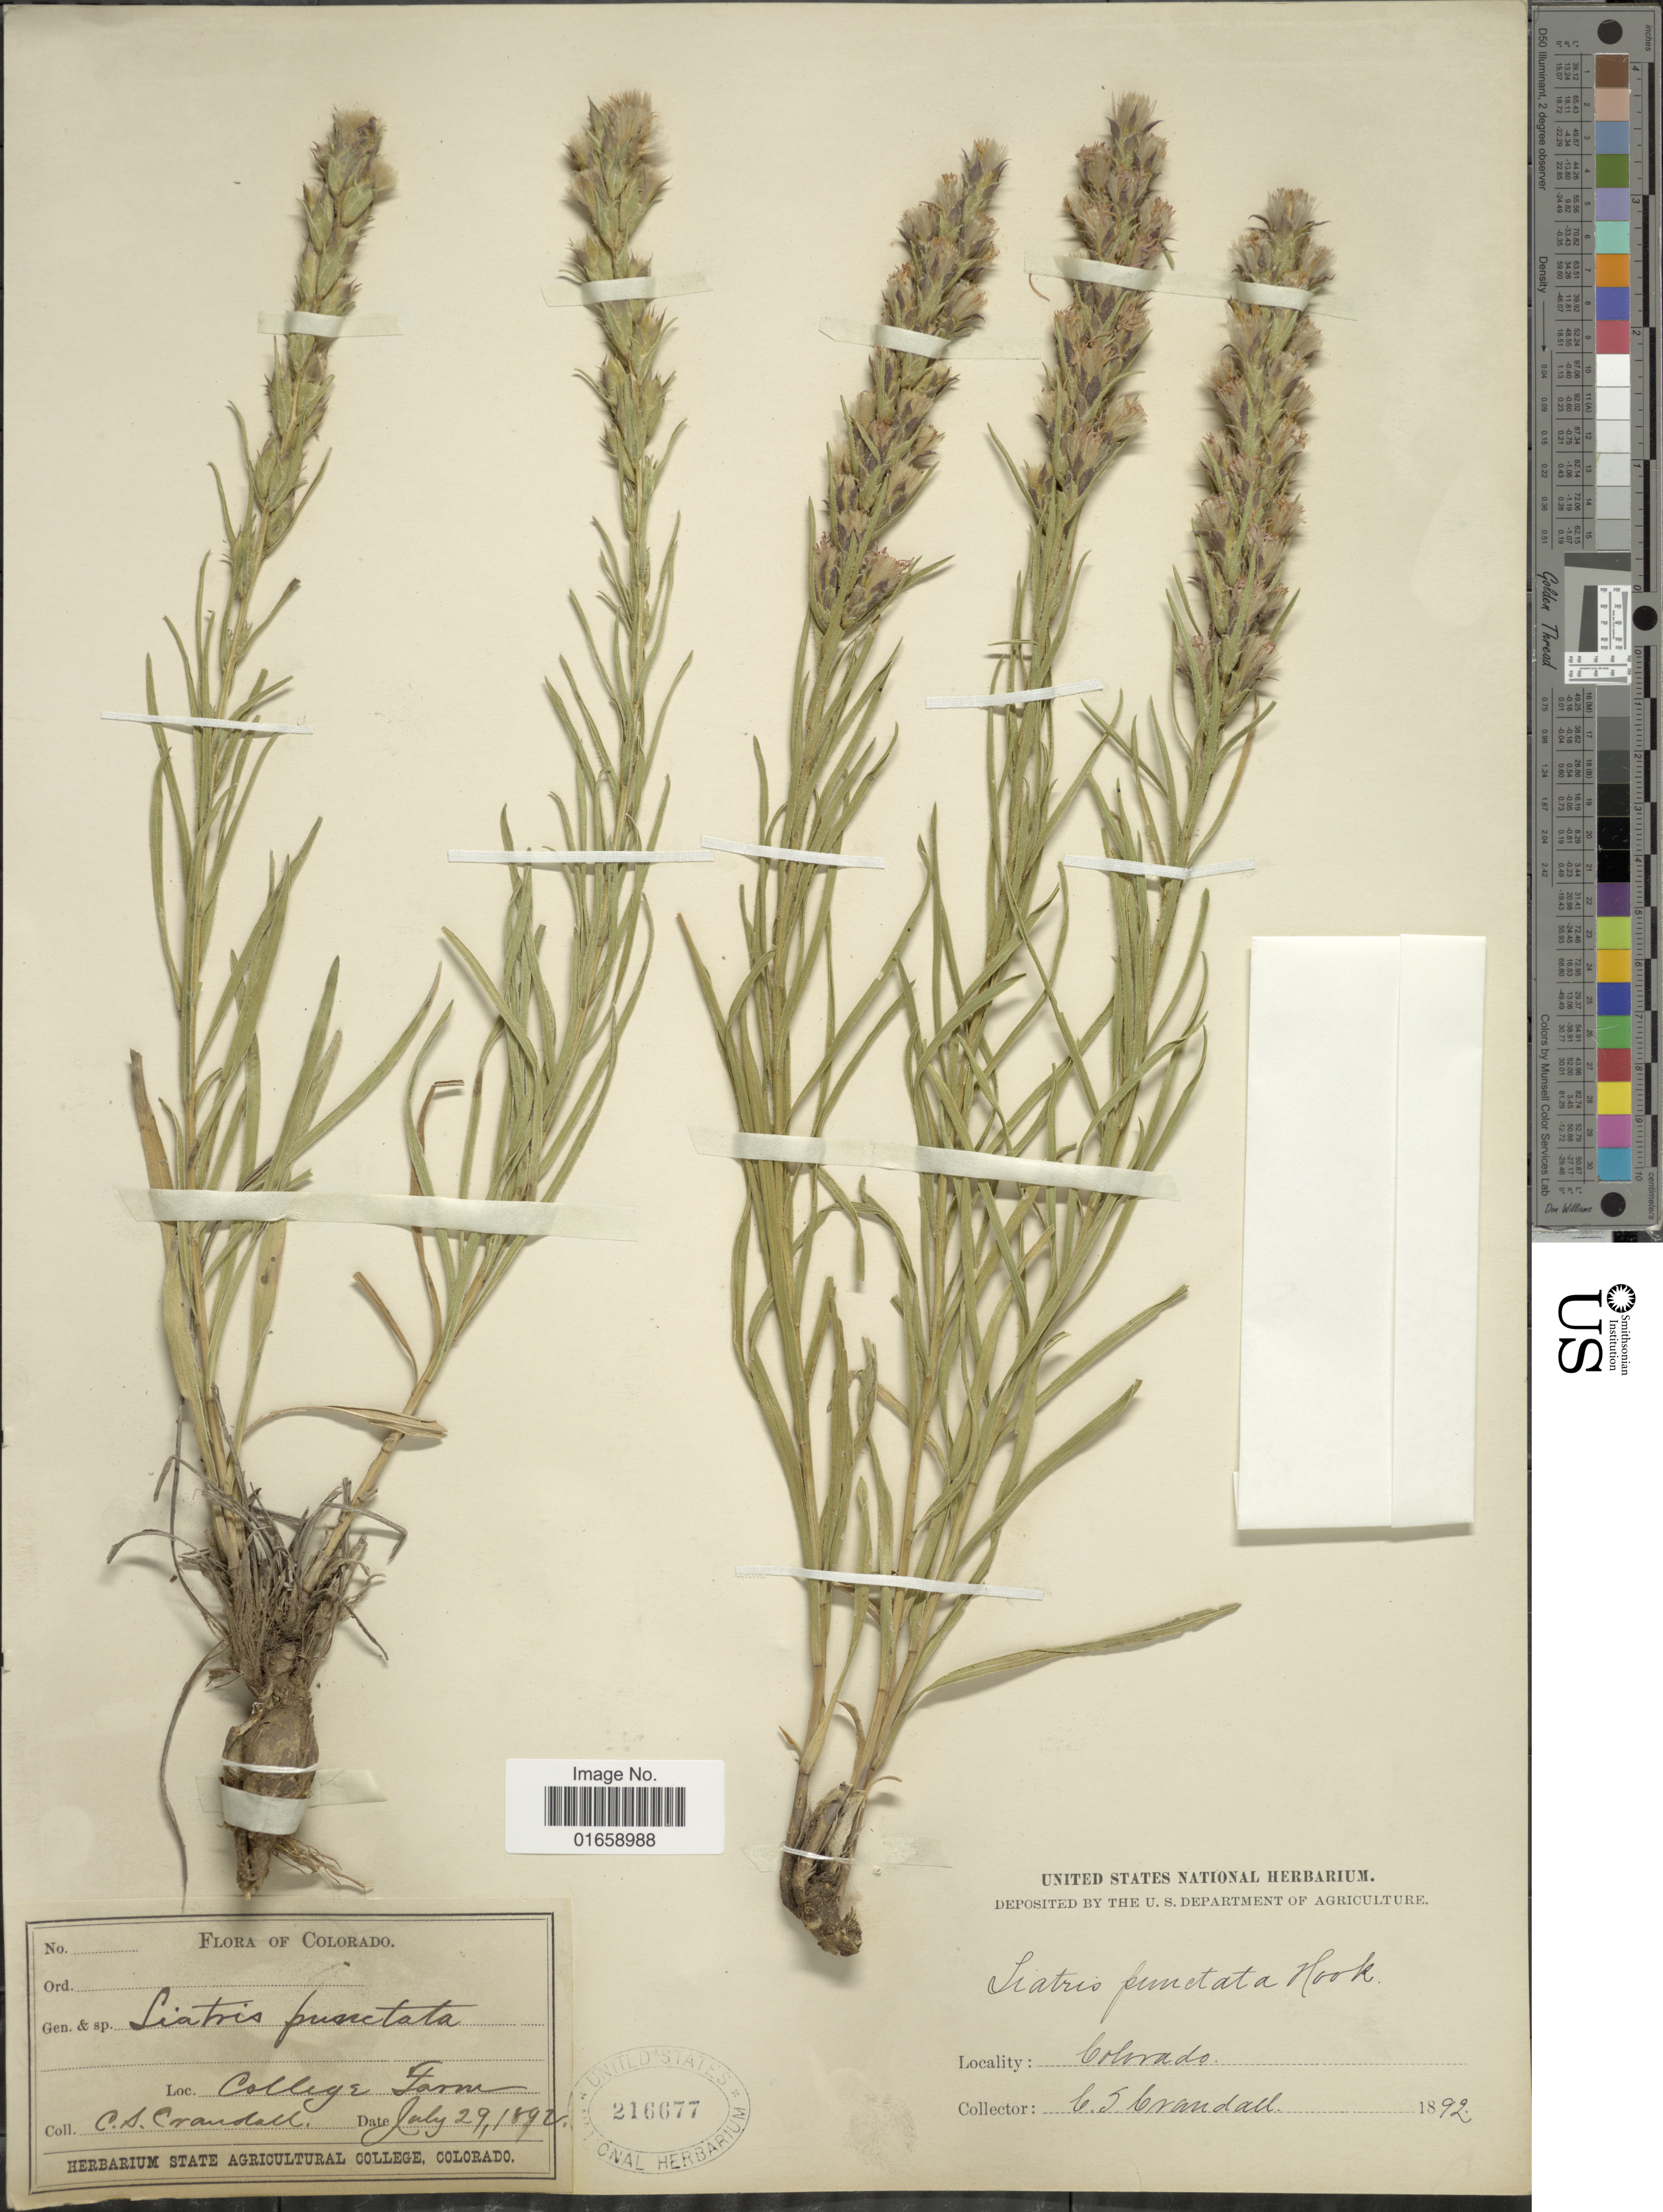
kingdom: Plantae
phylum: Tracheophyta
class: Magnoliopsida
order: Asterales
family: Asteraceae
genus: Liatris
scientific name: Liatris punctata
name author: Hook.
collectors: C. Crandall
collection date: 1892-07-29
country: United States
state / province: Colorado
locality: College Farm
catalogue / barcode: US 216677